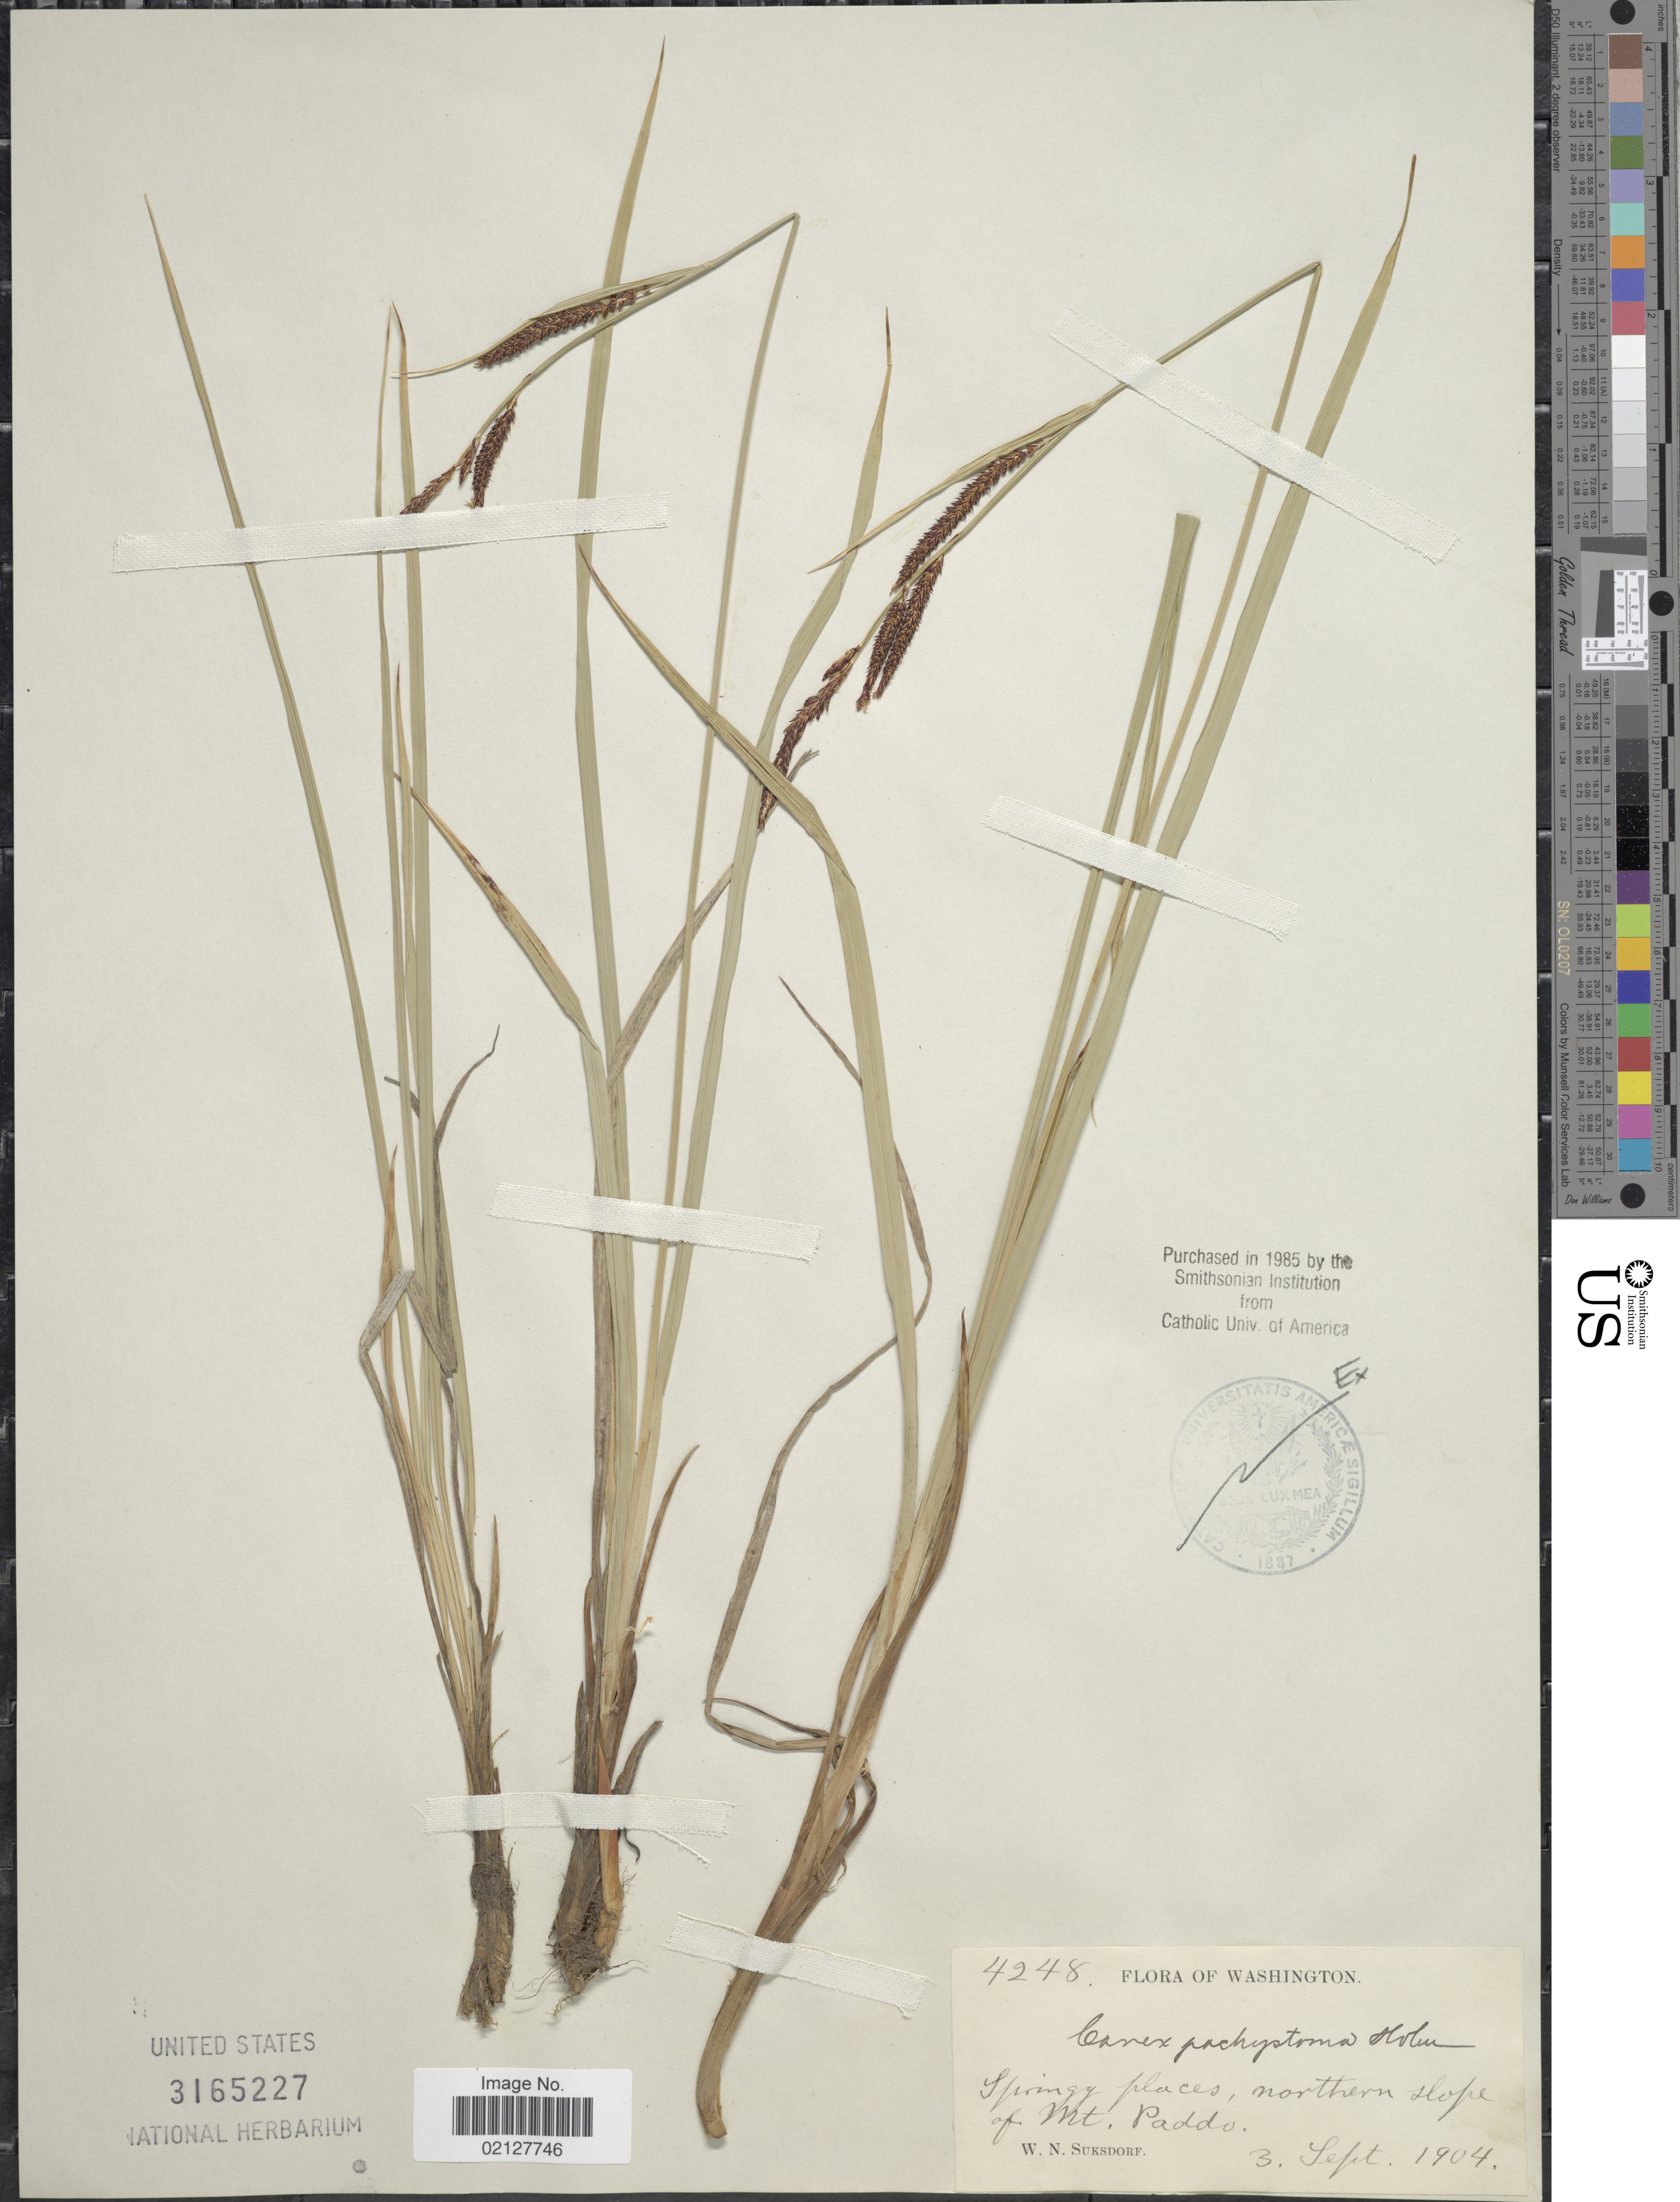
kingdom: Plantae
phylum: Tracheophyta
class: Liliopsida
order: Poales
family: Cyperaceae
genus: Carex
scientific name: Carex aquatilis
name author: Wahlenb.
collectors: W. N. Suksdorf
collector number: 4248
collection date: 1904-09-03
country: United States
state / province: Washington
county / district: Skamania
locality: Spring places, northern slope of Mt. Paddo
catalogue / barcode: US 3165227